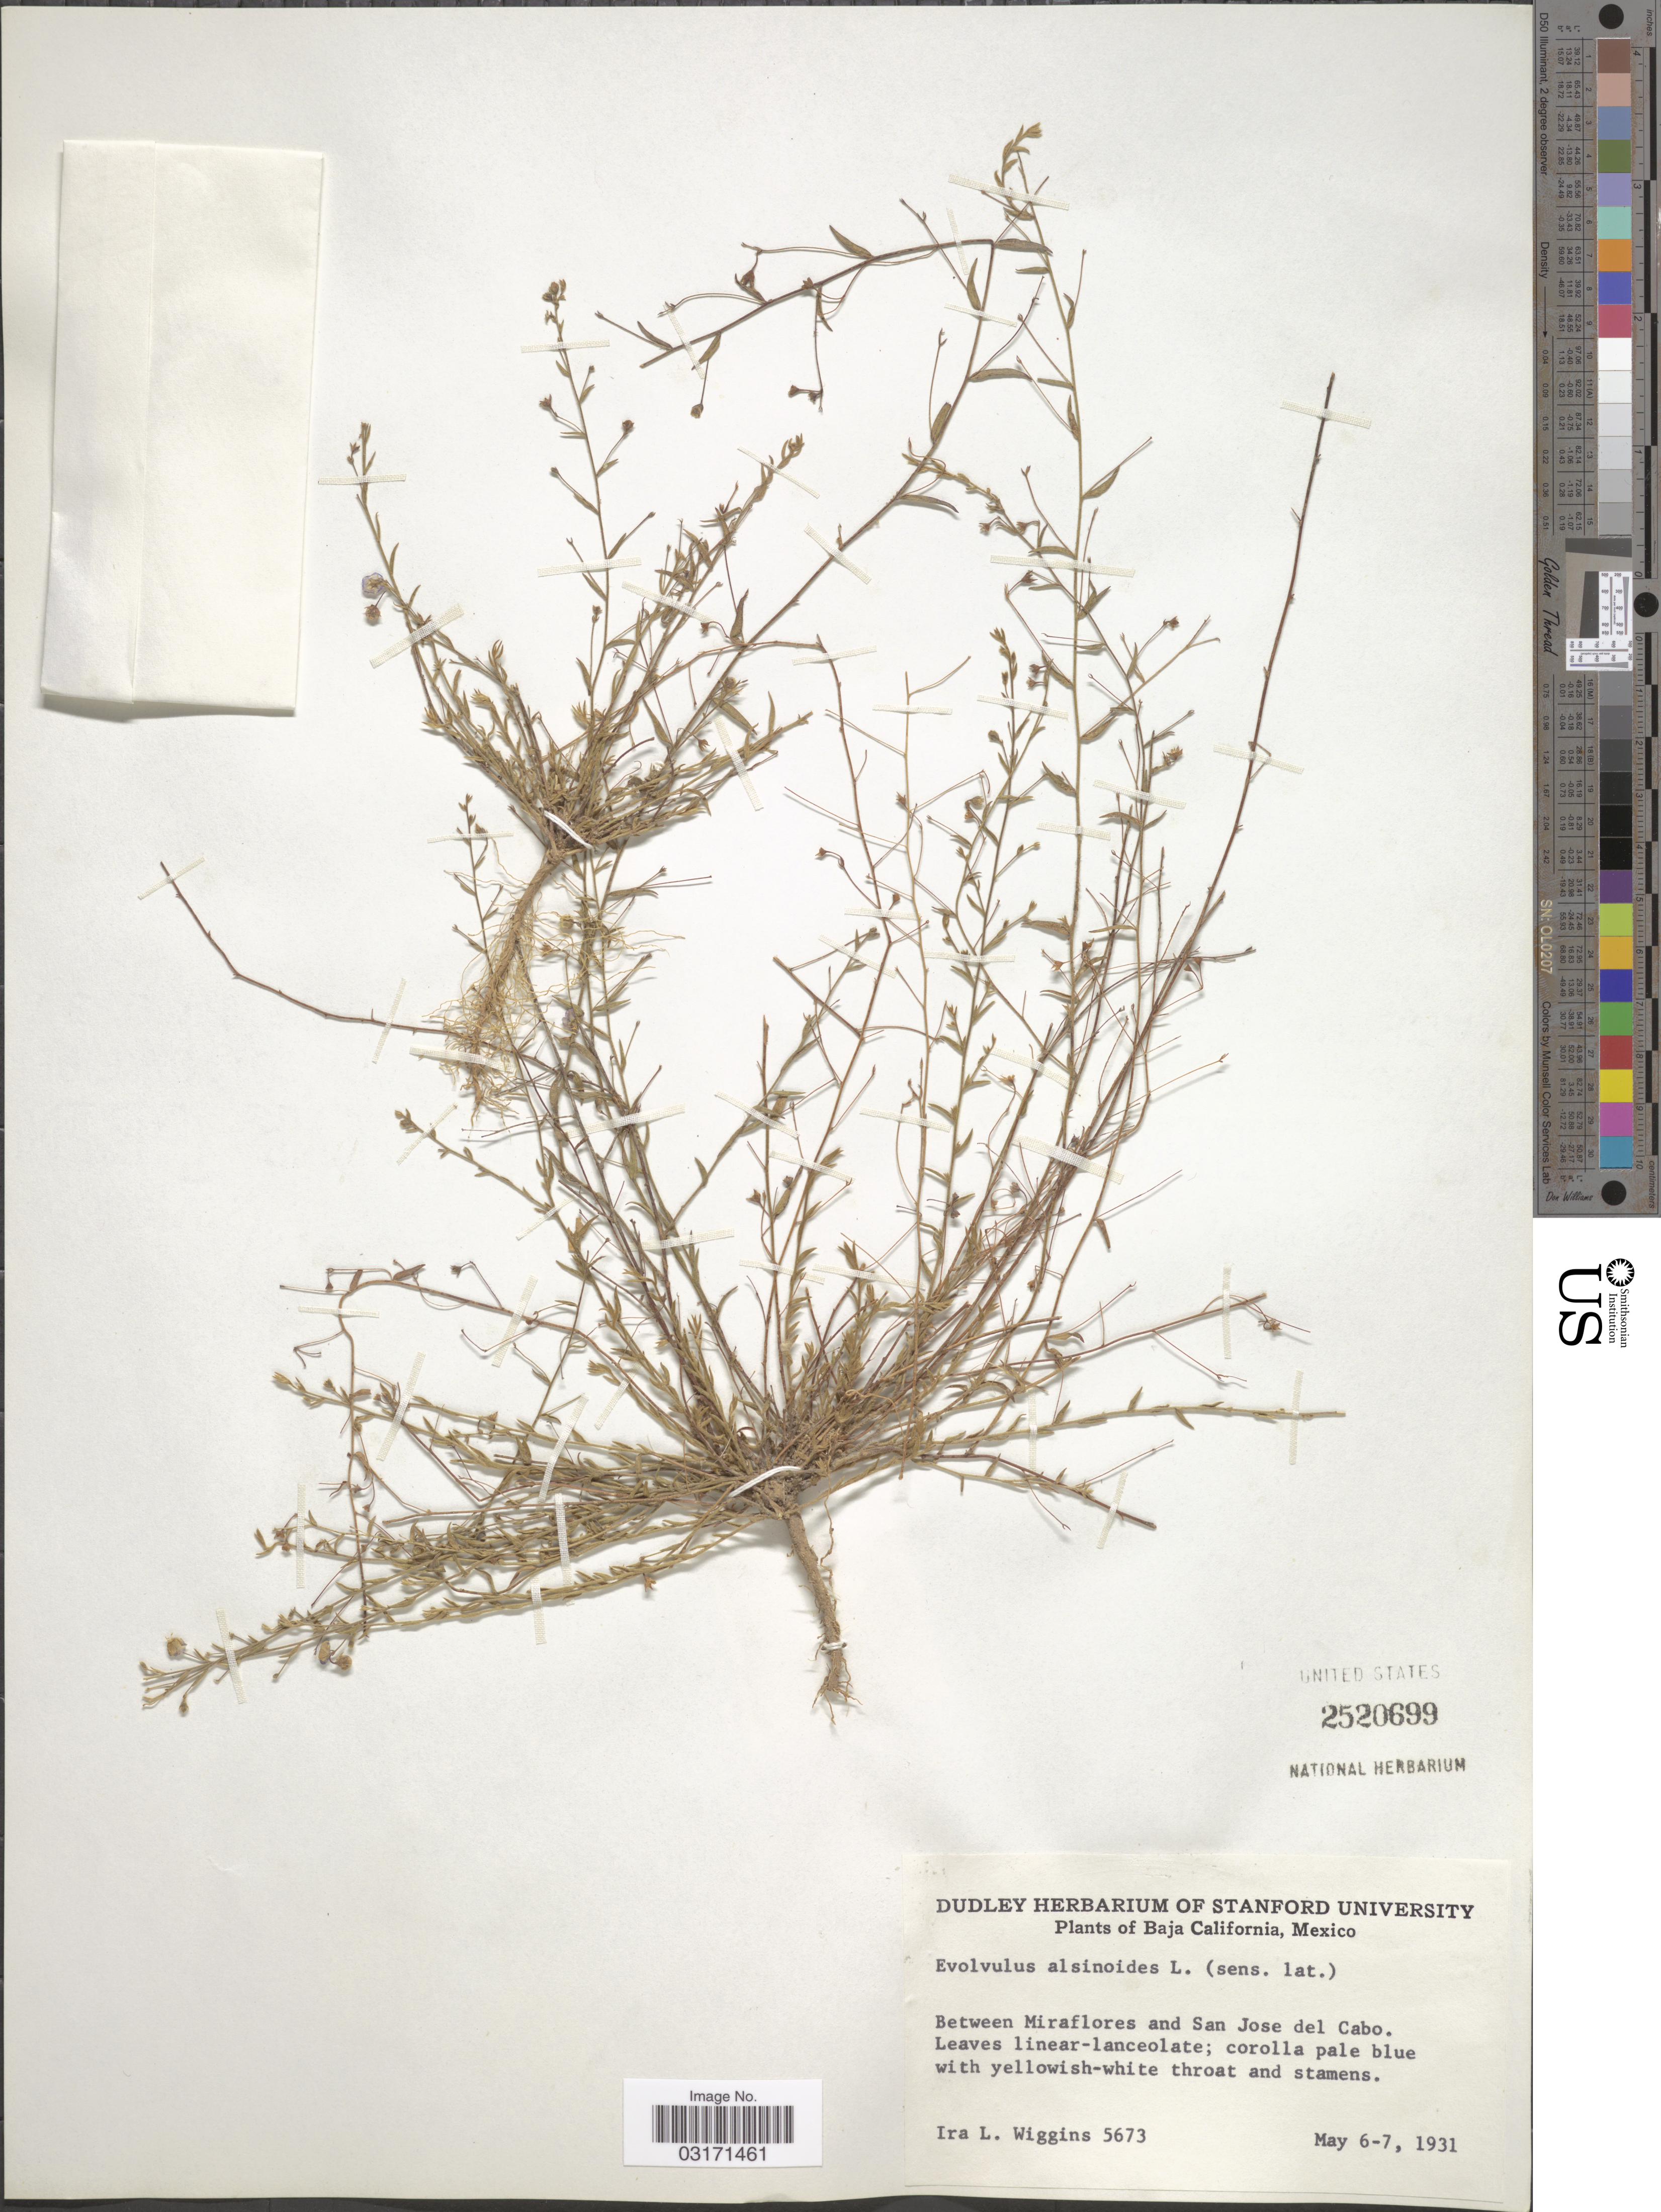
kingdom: Plantae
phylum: Tracheophyta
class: Magnoliopsida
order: Solanales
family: Convolvulaceae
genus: Evolvulus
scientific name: Evolvulus alsinoides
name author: (L.) L.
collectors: I. L. Wiggins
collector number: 5673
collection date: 1931-05-06/1931-05-07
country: Mexico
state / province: Baja California Sur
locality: Between Miraflores and San Jose del Cabo.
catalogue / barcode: US 2520699